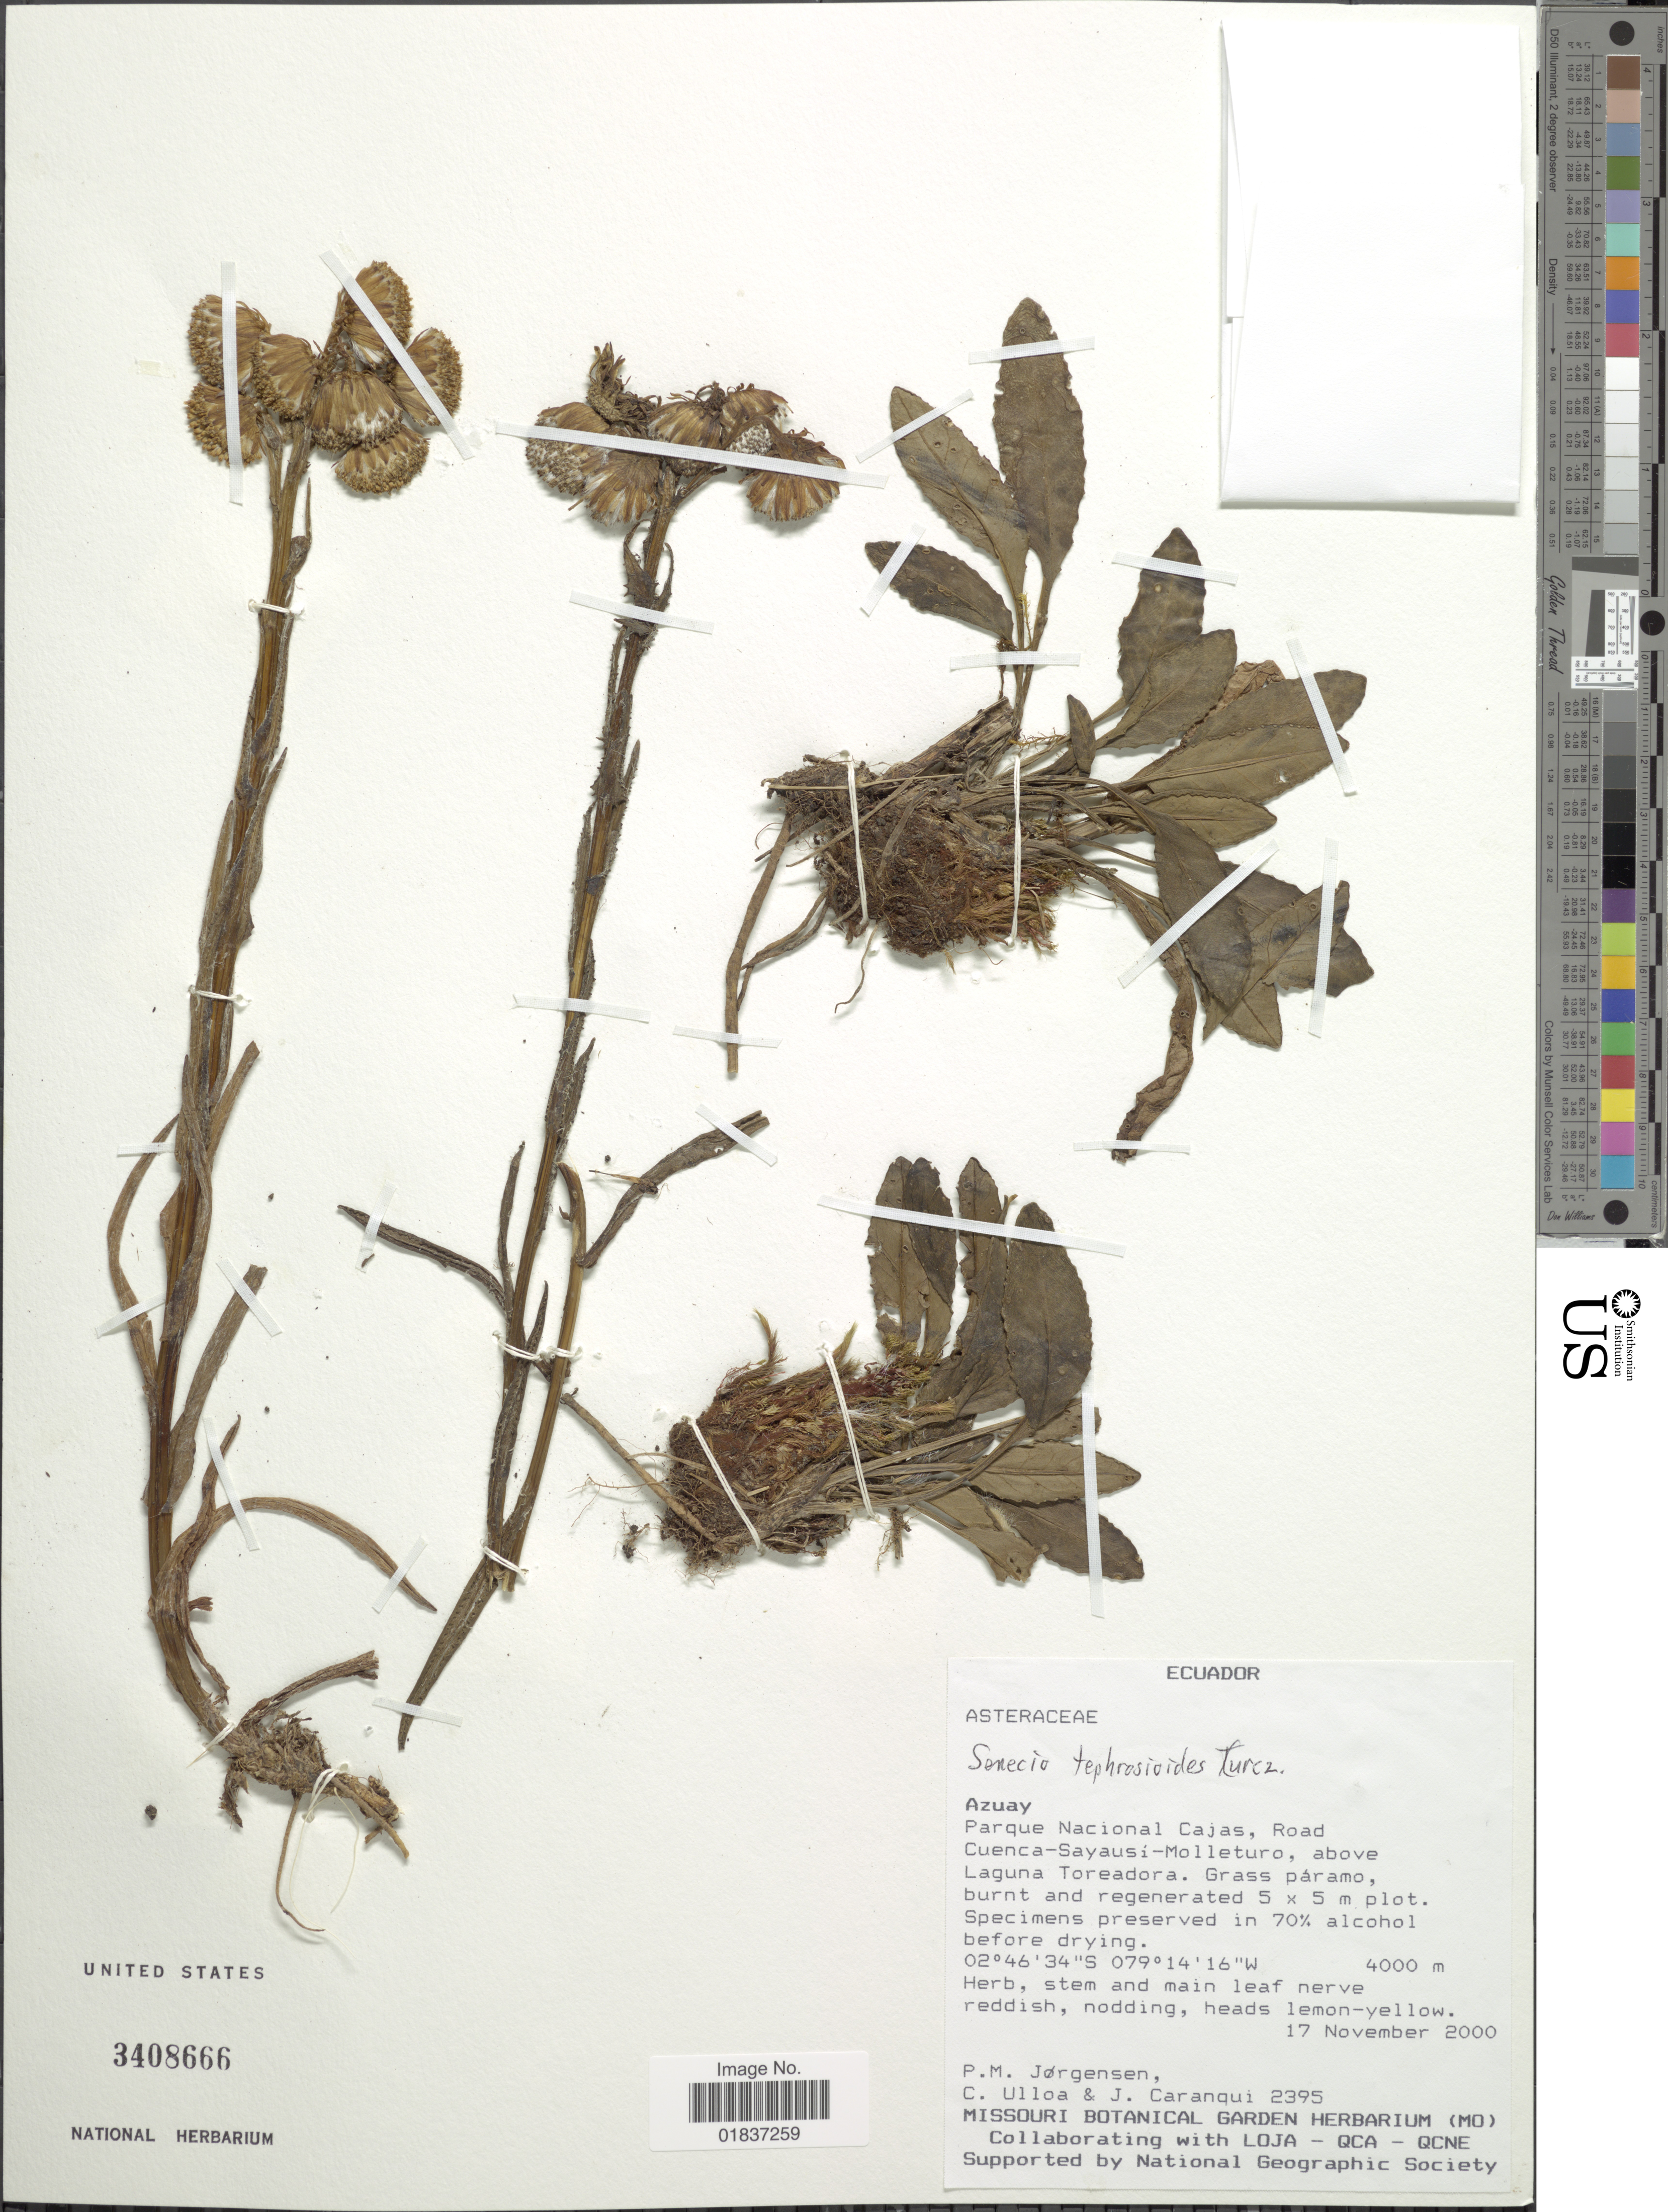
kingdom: Plantae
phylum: Tracheophyta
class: Magnoliopsida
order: Asterales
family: Asteraceae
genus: Senecio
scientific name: Senecio tephrosioides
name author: Turcz.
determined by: Salomon, Luciana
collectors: P. M. Jørgensen, C. Ulloa & J. Caranqui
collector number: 2395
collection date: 2000-11-17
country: Ecuador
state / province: Azuay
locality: Azuay. Parque Nacional Cajas, Road Cuenca-Sayausi-molleturo, above Laguna Toreadora.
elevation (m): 4000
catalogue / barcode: US 3408666